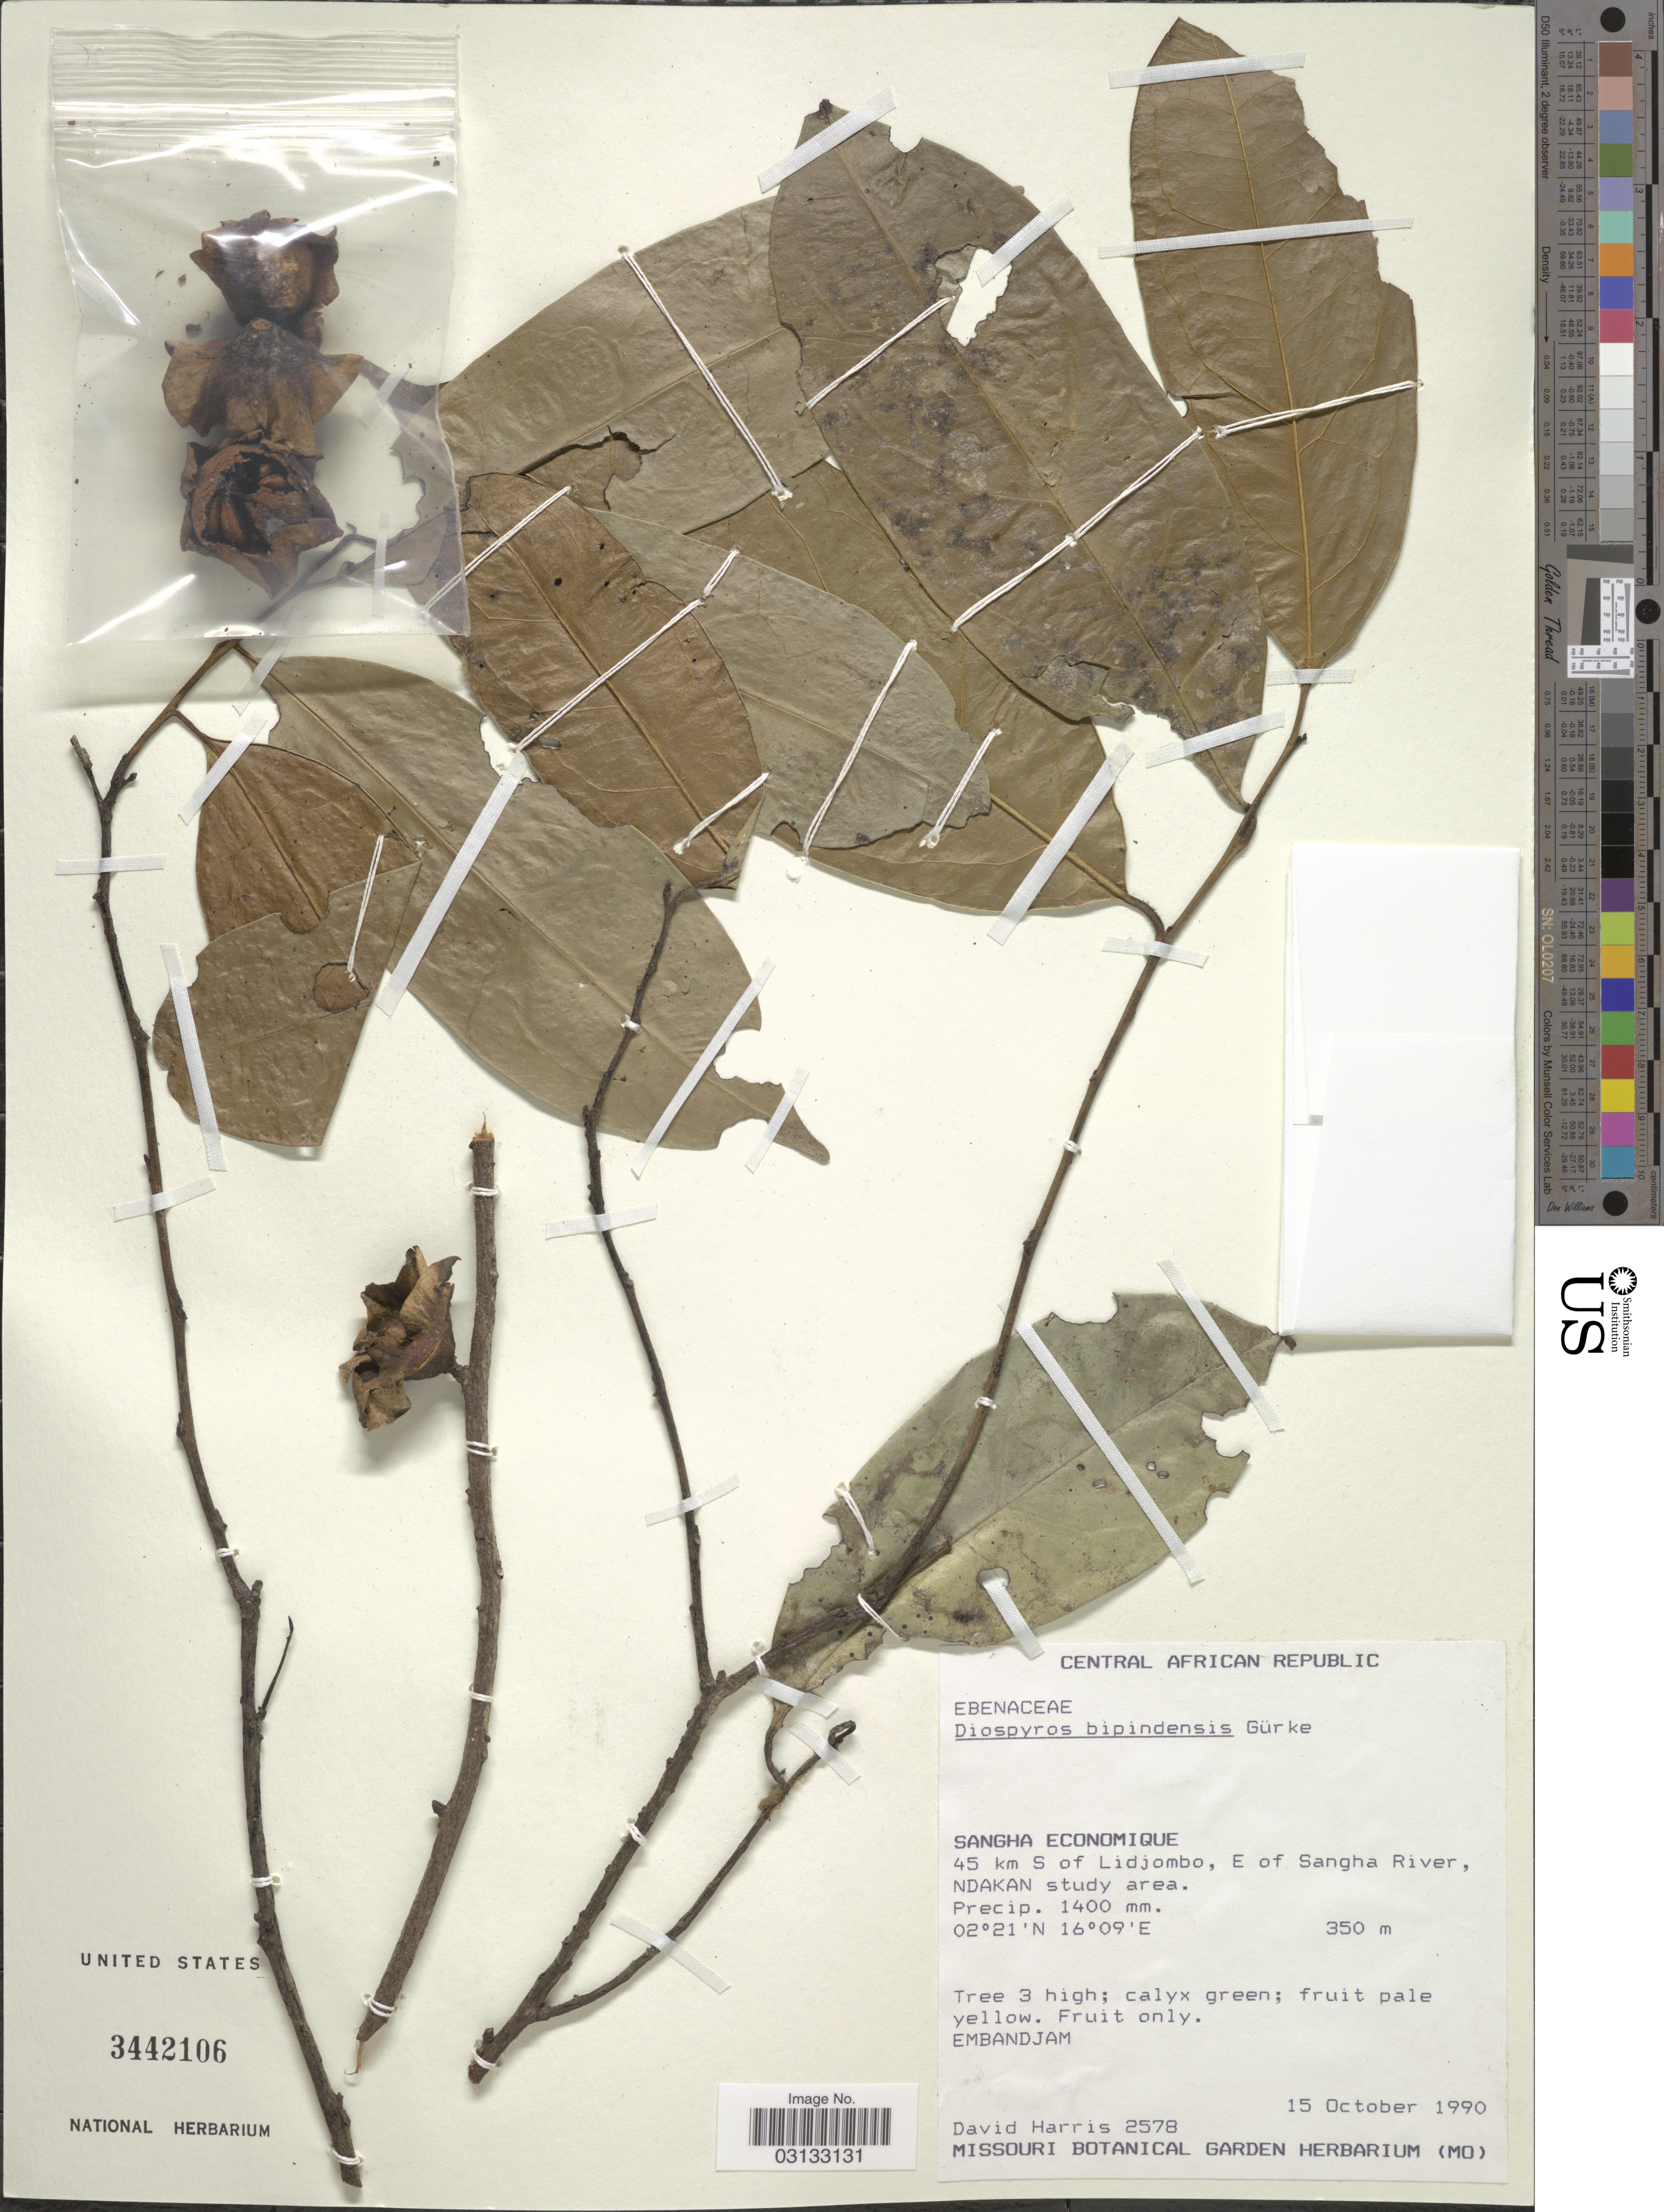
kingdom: Plantae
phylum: Tracheophyta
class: Magnoliopsida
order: Ericales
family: Ebenaceae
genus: Diospyros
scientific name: Diospyros bipindensis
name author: Gürke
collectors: D. J. Harris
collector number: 2578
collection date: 1990-10-15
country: Congo, Republic of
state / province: Sangha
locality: Central African Republic, Sangha Economique, 45 km S of Lidjombo, E of Sangha River, Ndakan study area.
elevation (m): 350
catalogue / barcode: US 3442106